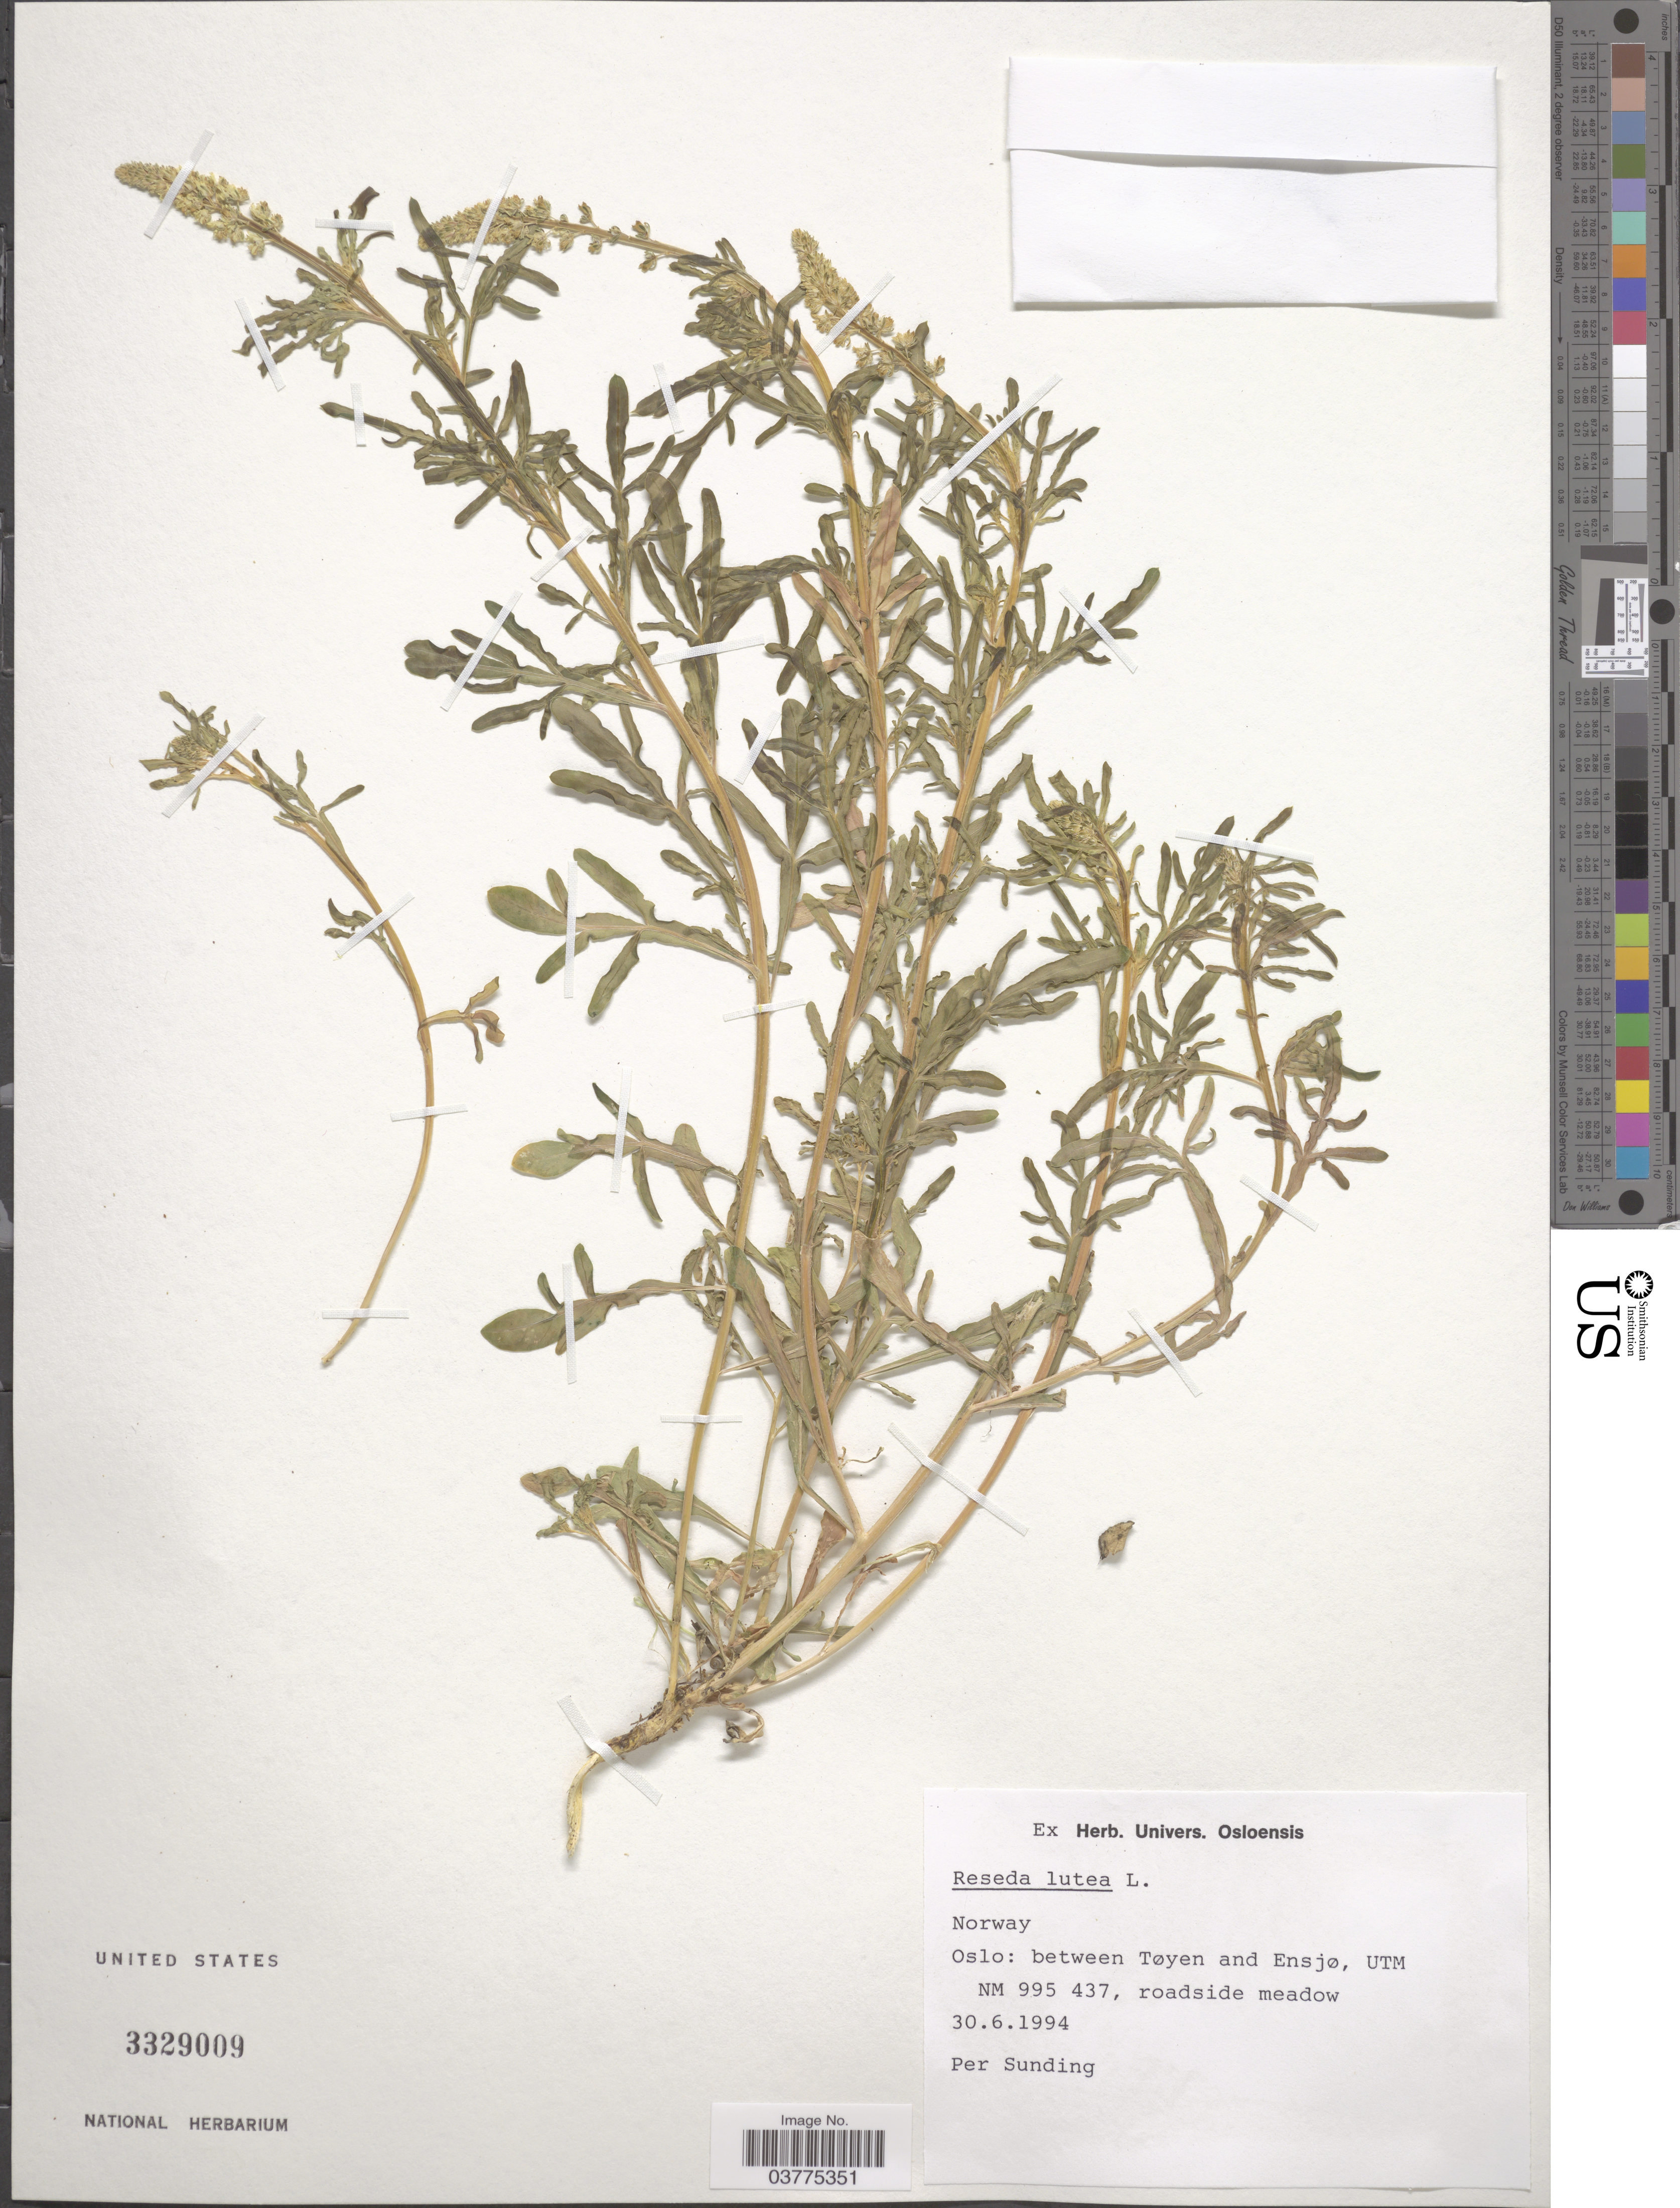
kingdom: Plantae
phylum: Tracheophyta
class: Magnoliopsida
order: Brassicales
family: Resedaceae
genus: Reseda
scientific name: Reseda luteola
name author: L.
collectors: P. O. Sunding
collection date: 1994-06-30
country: Norway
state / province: Oslo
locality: Between Tøyen and Ensjø, UTM NM 995 437, roadside meadow.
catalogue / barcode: US 3329009